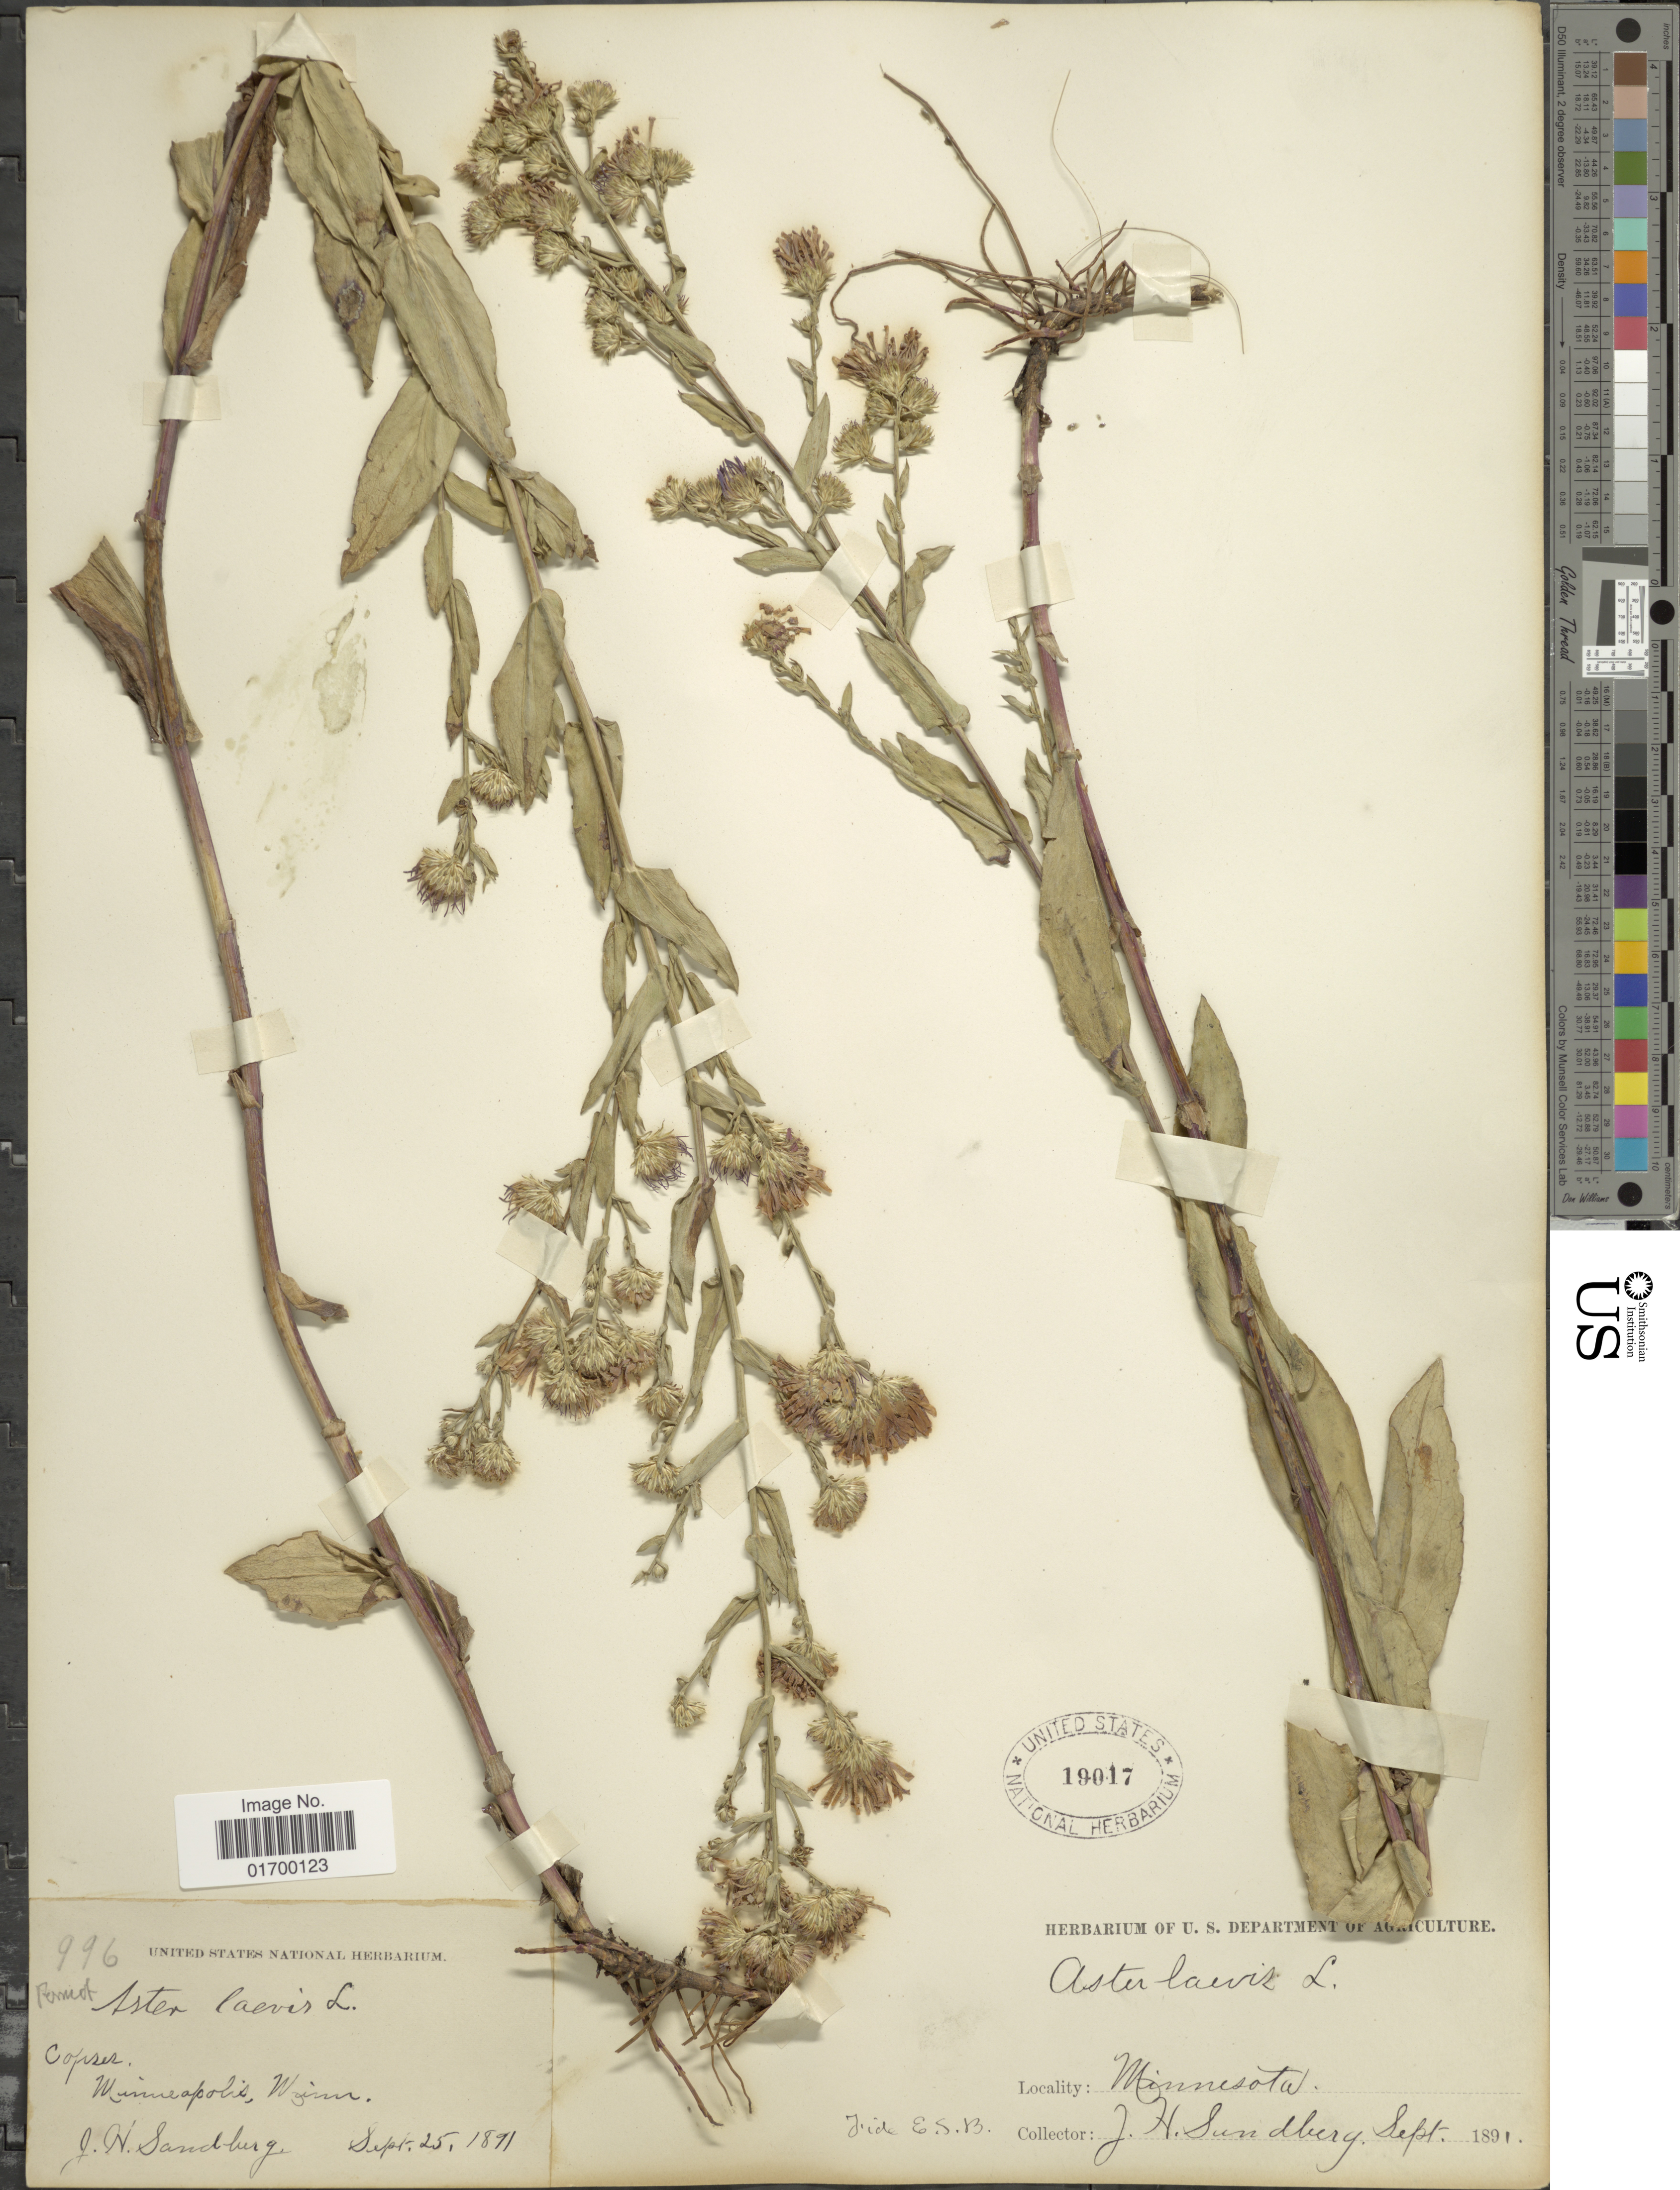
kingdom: Plantae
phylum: Tracheophyta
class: Magnoliopsida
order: Asterales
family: Asteraceae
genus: Symphyotrichum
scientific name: Symphyotrichum laeve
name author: (L.) Á. Löve & D. Löve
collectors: J. Sandburg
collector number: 996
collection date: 1891-09-25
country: United States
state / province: Minnesota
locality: Minneapolis, Minn.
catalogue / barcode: US 19017